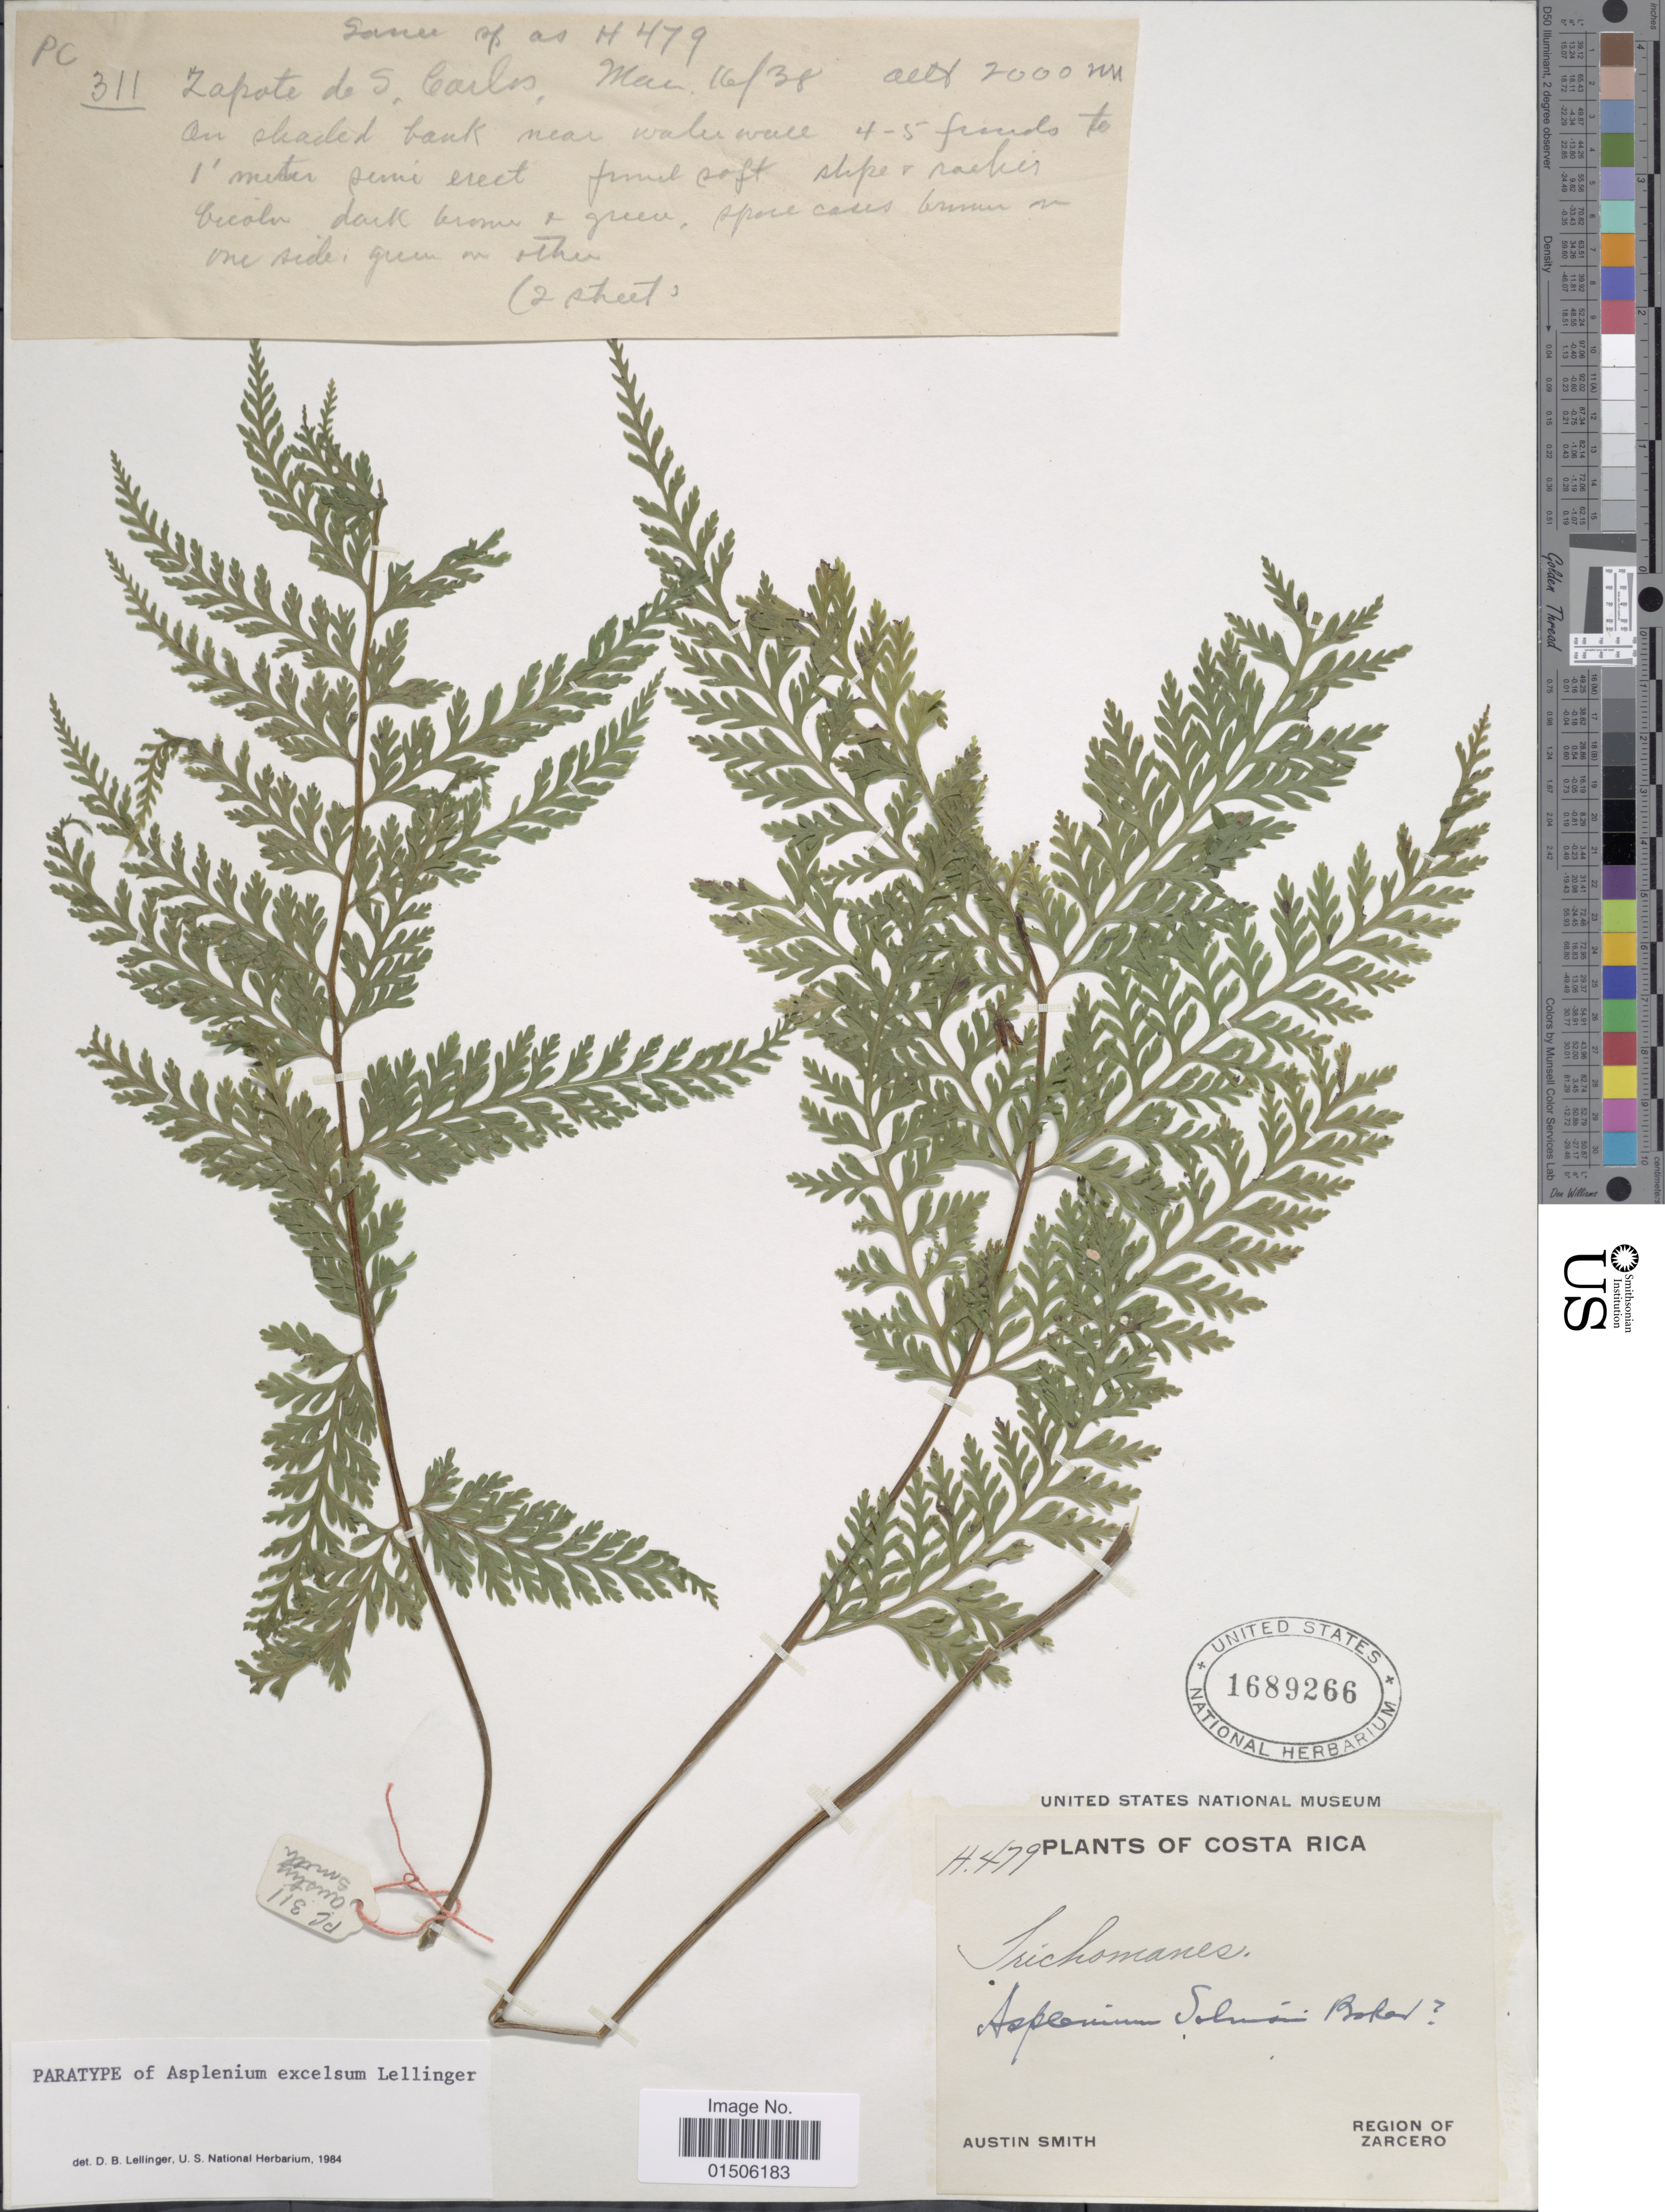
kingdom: Plantae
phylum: Tracheophyta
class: Polypodiopsida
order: Polypodiales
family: Aspleniaceae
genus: Asplenium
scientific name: Asplenium excelsum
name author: Lellinger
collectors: Aust P. Smith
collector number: H.479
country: Costa Rica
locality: Region of Zarcero, Zapote de S. Carlos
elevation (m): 2000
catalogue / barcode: US 1689266